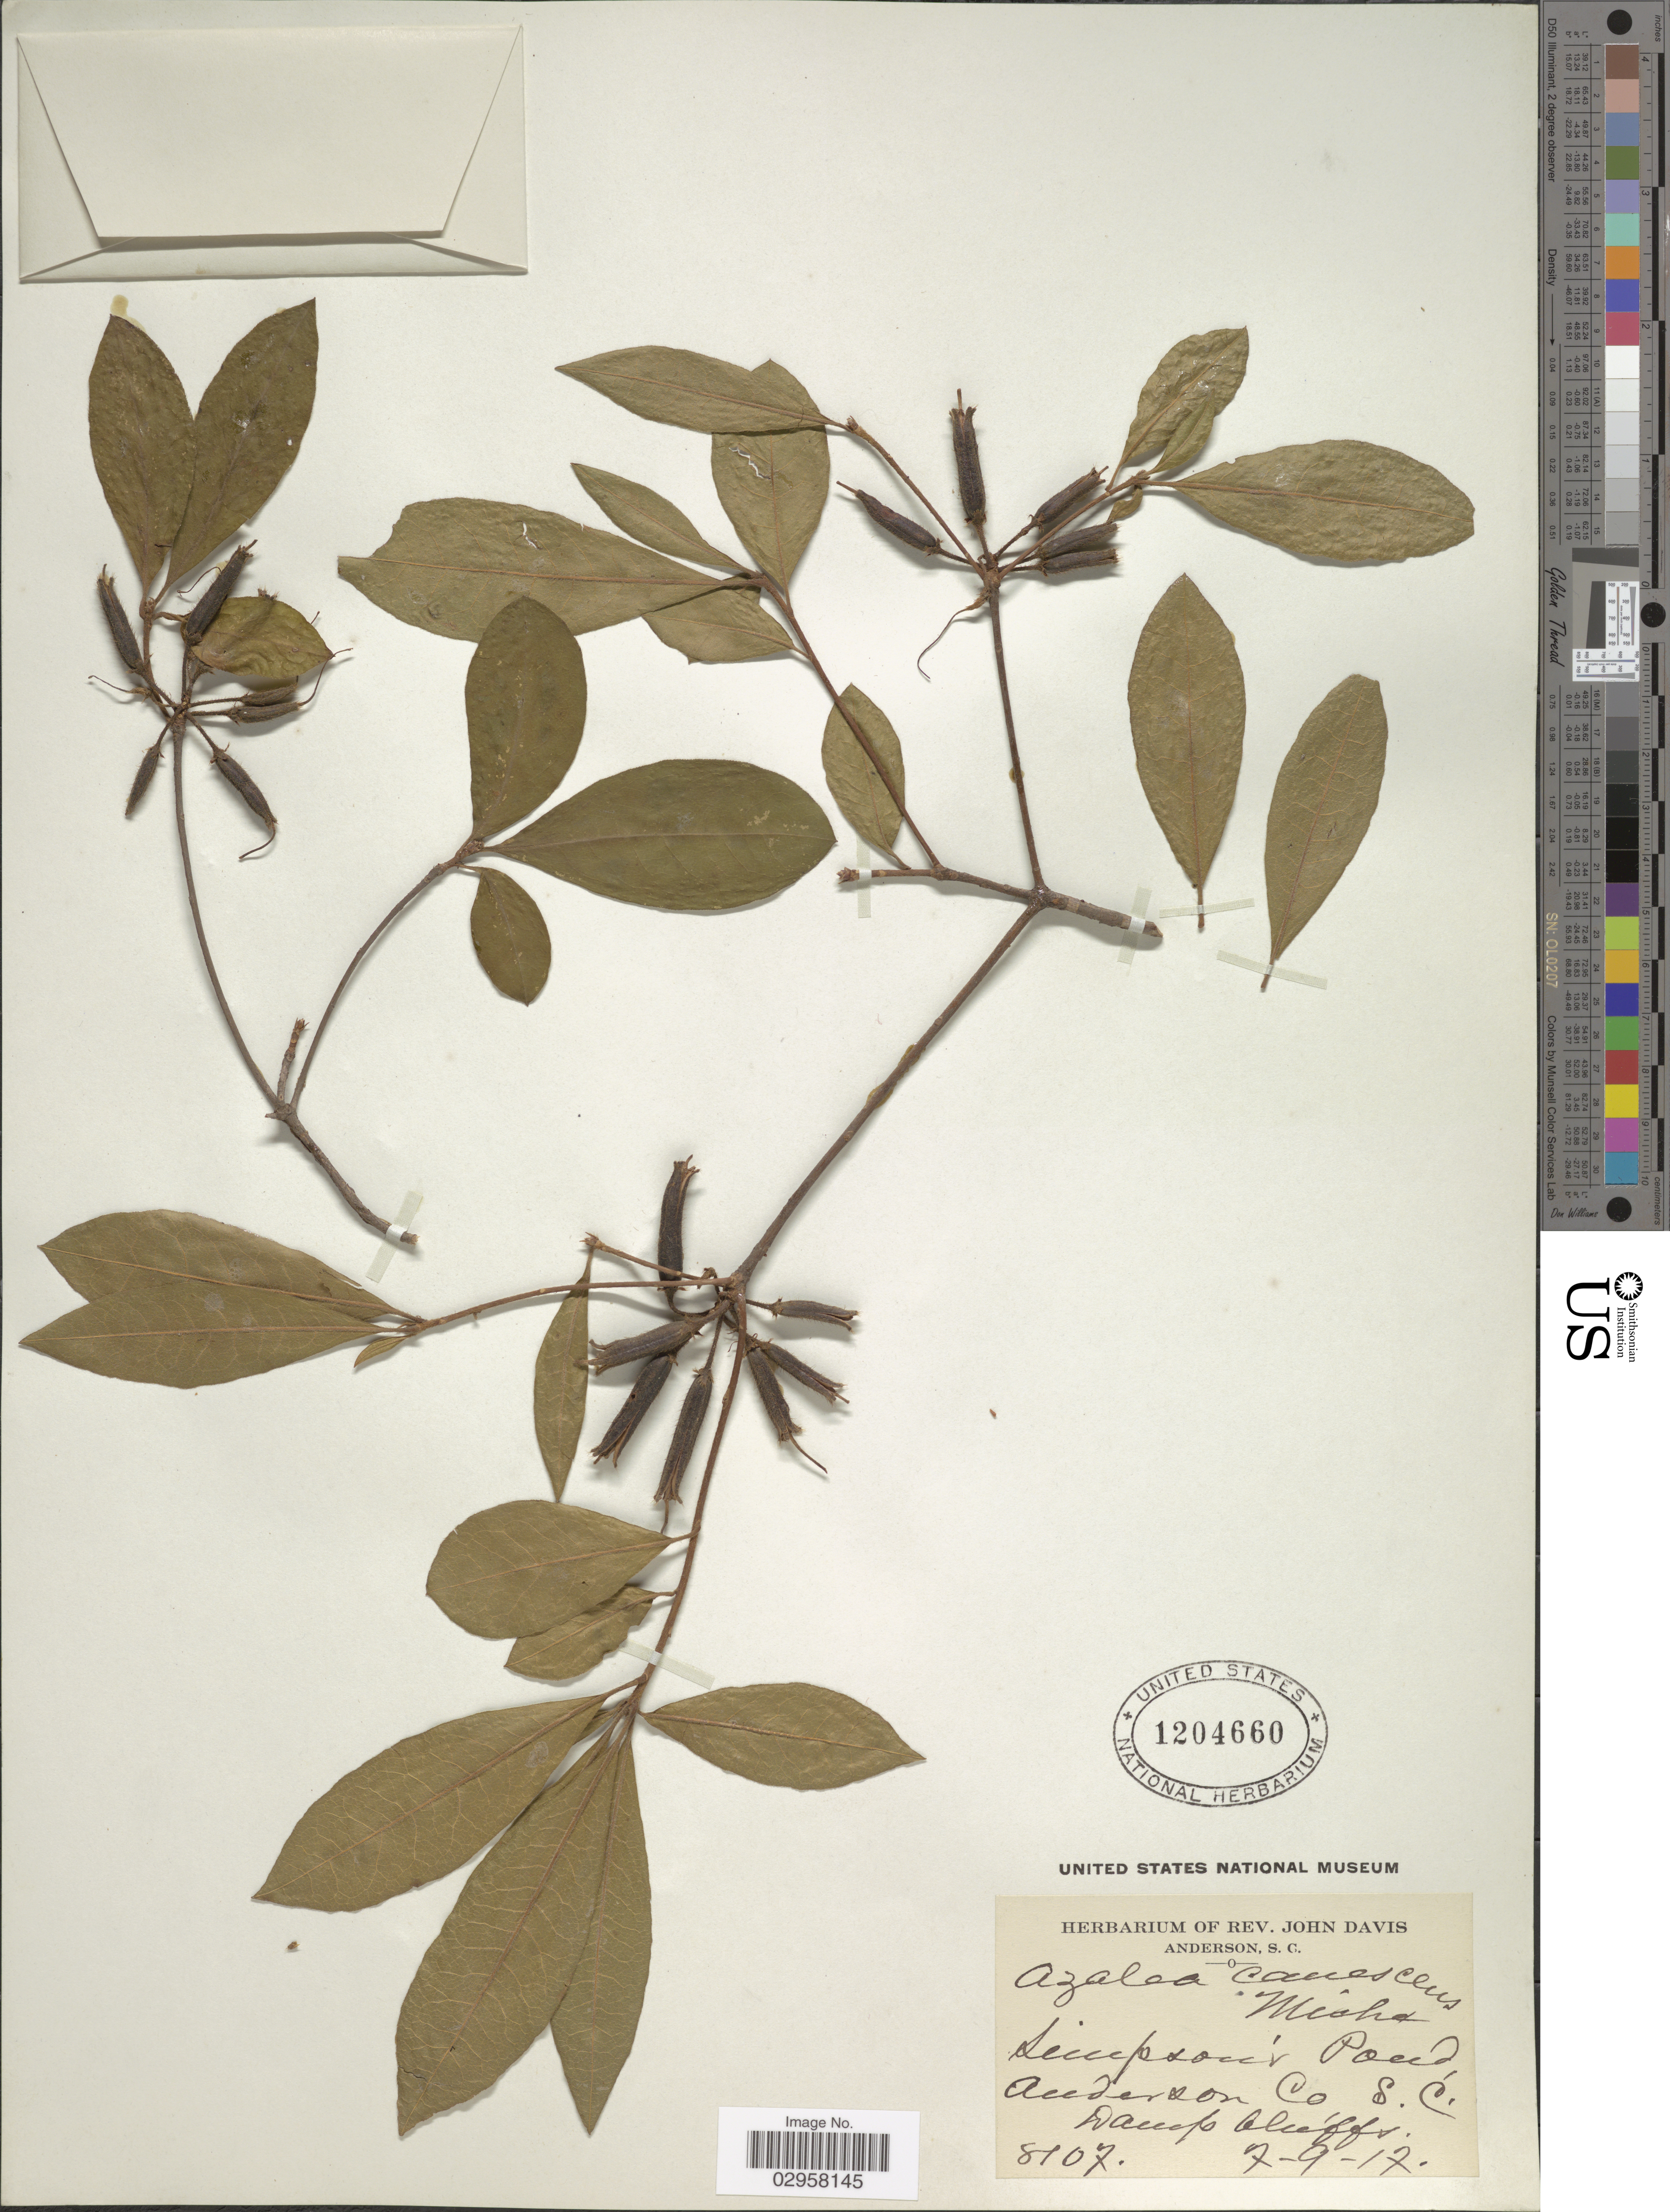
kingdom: Plantae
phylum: Tracheophyta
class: Magnoliopsida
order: Ericales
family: Ericaceae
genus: Rhododendron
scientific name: Rhododendron canescens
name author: (Michx.) Sweet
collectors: J. Davis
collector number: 8107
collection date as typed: Transcribed d/m/y: 9/7/17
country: United States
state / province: South Carolina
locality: Simpson's Pond, Anderson Co.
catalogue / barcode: US 1204660